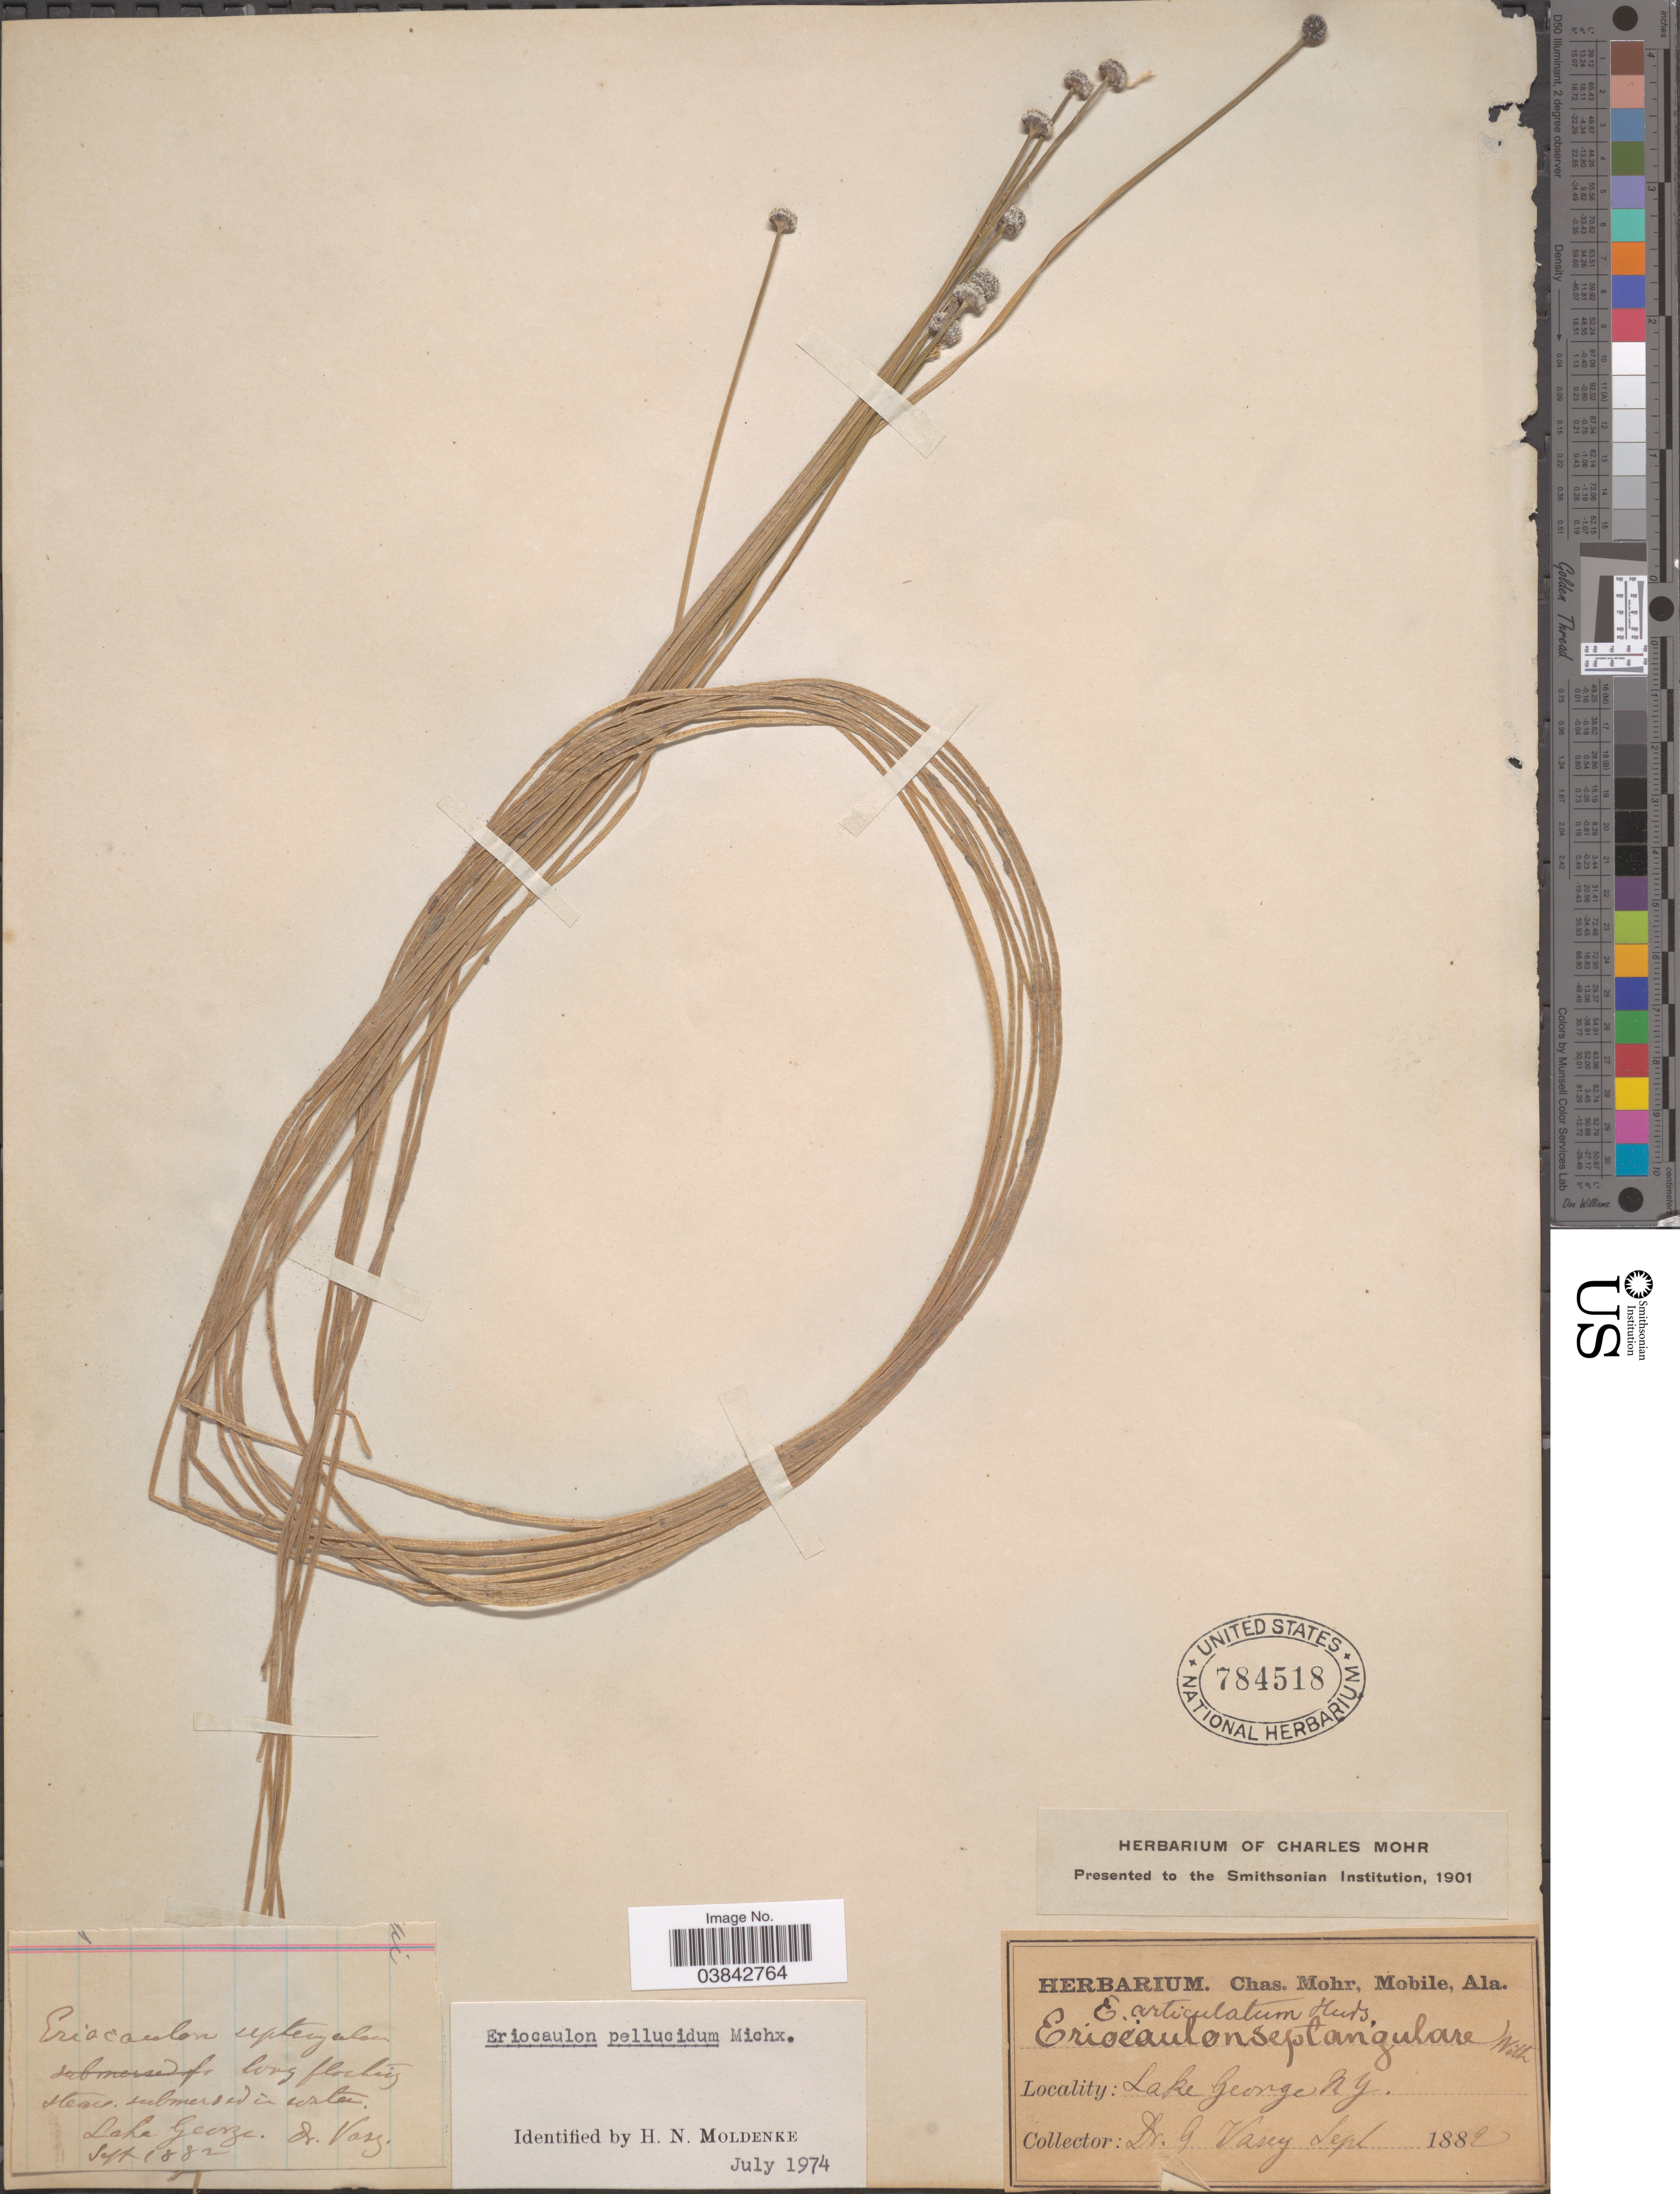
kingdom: Plantae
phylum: Tracheophyta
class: Liliopsida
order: Poales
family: Eriocaulaceae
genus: Eriocaulon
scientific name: Eriocaulon aquaticum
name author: (Hill) Druce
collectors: G. Vasey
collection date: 1882-09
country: United States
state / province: New York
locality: Lake George.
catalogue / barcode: US 784518